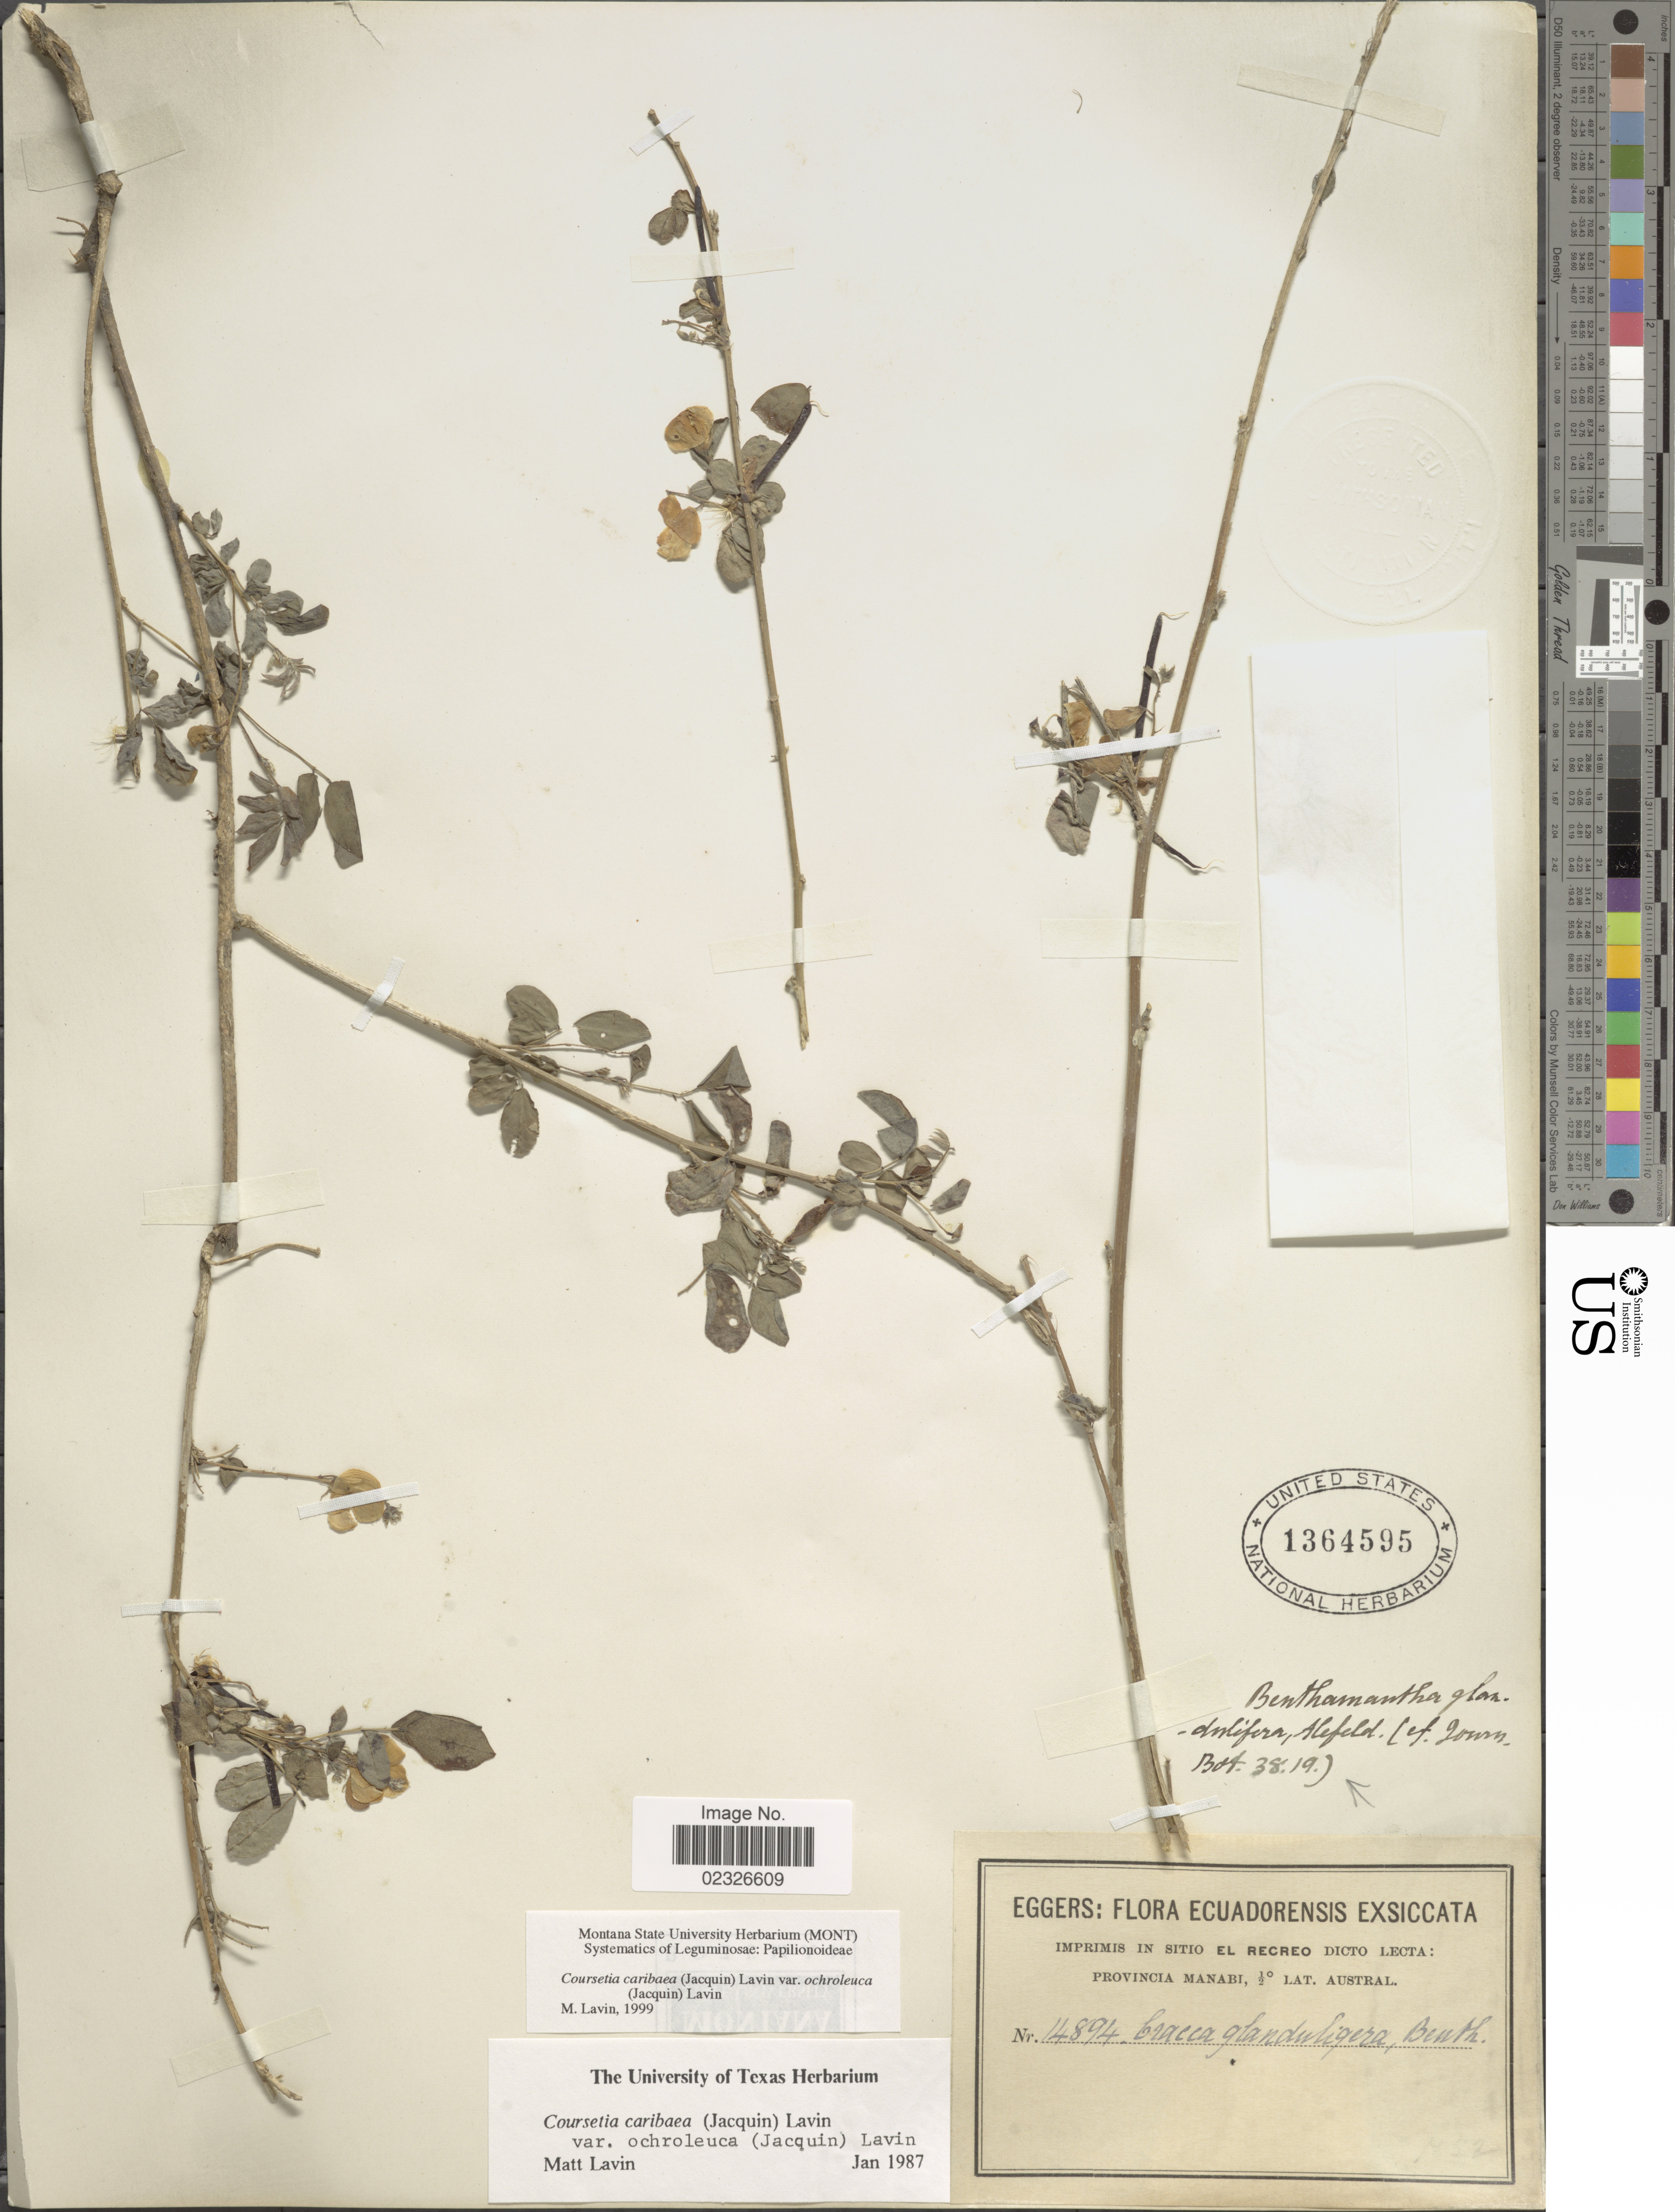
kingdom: Plantae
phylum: Tracheophyta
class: Magnoliopsida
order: Fabales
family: Fabaceae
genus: Coursetia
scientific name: Coursetia caribaea var. ochroleuca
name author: (Jacq.) Lavin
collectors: -. Eggers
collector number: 14894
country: Ecuador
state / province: Manabí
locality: Imprimis in sitio El Recreo dicto lecta: Province Manabi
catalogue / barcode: US 1364595